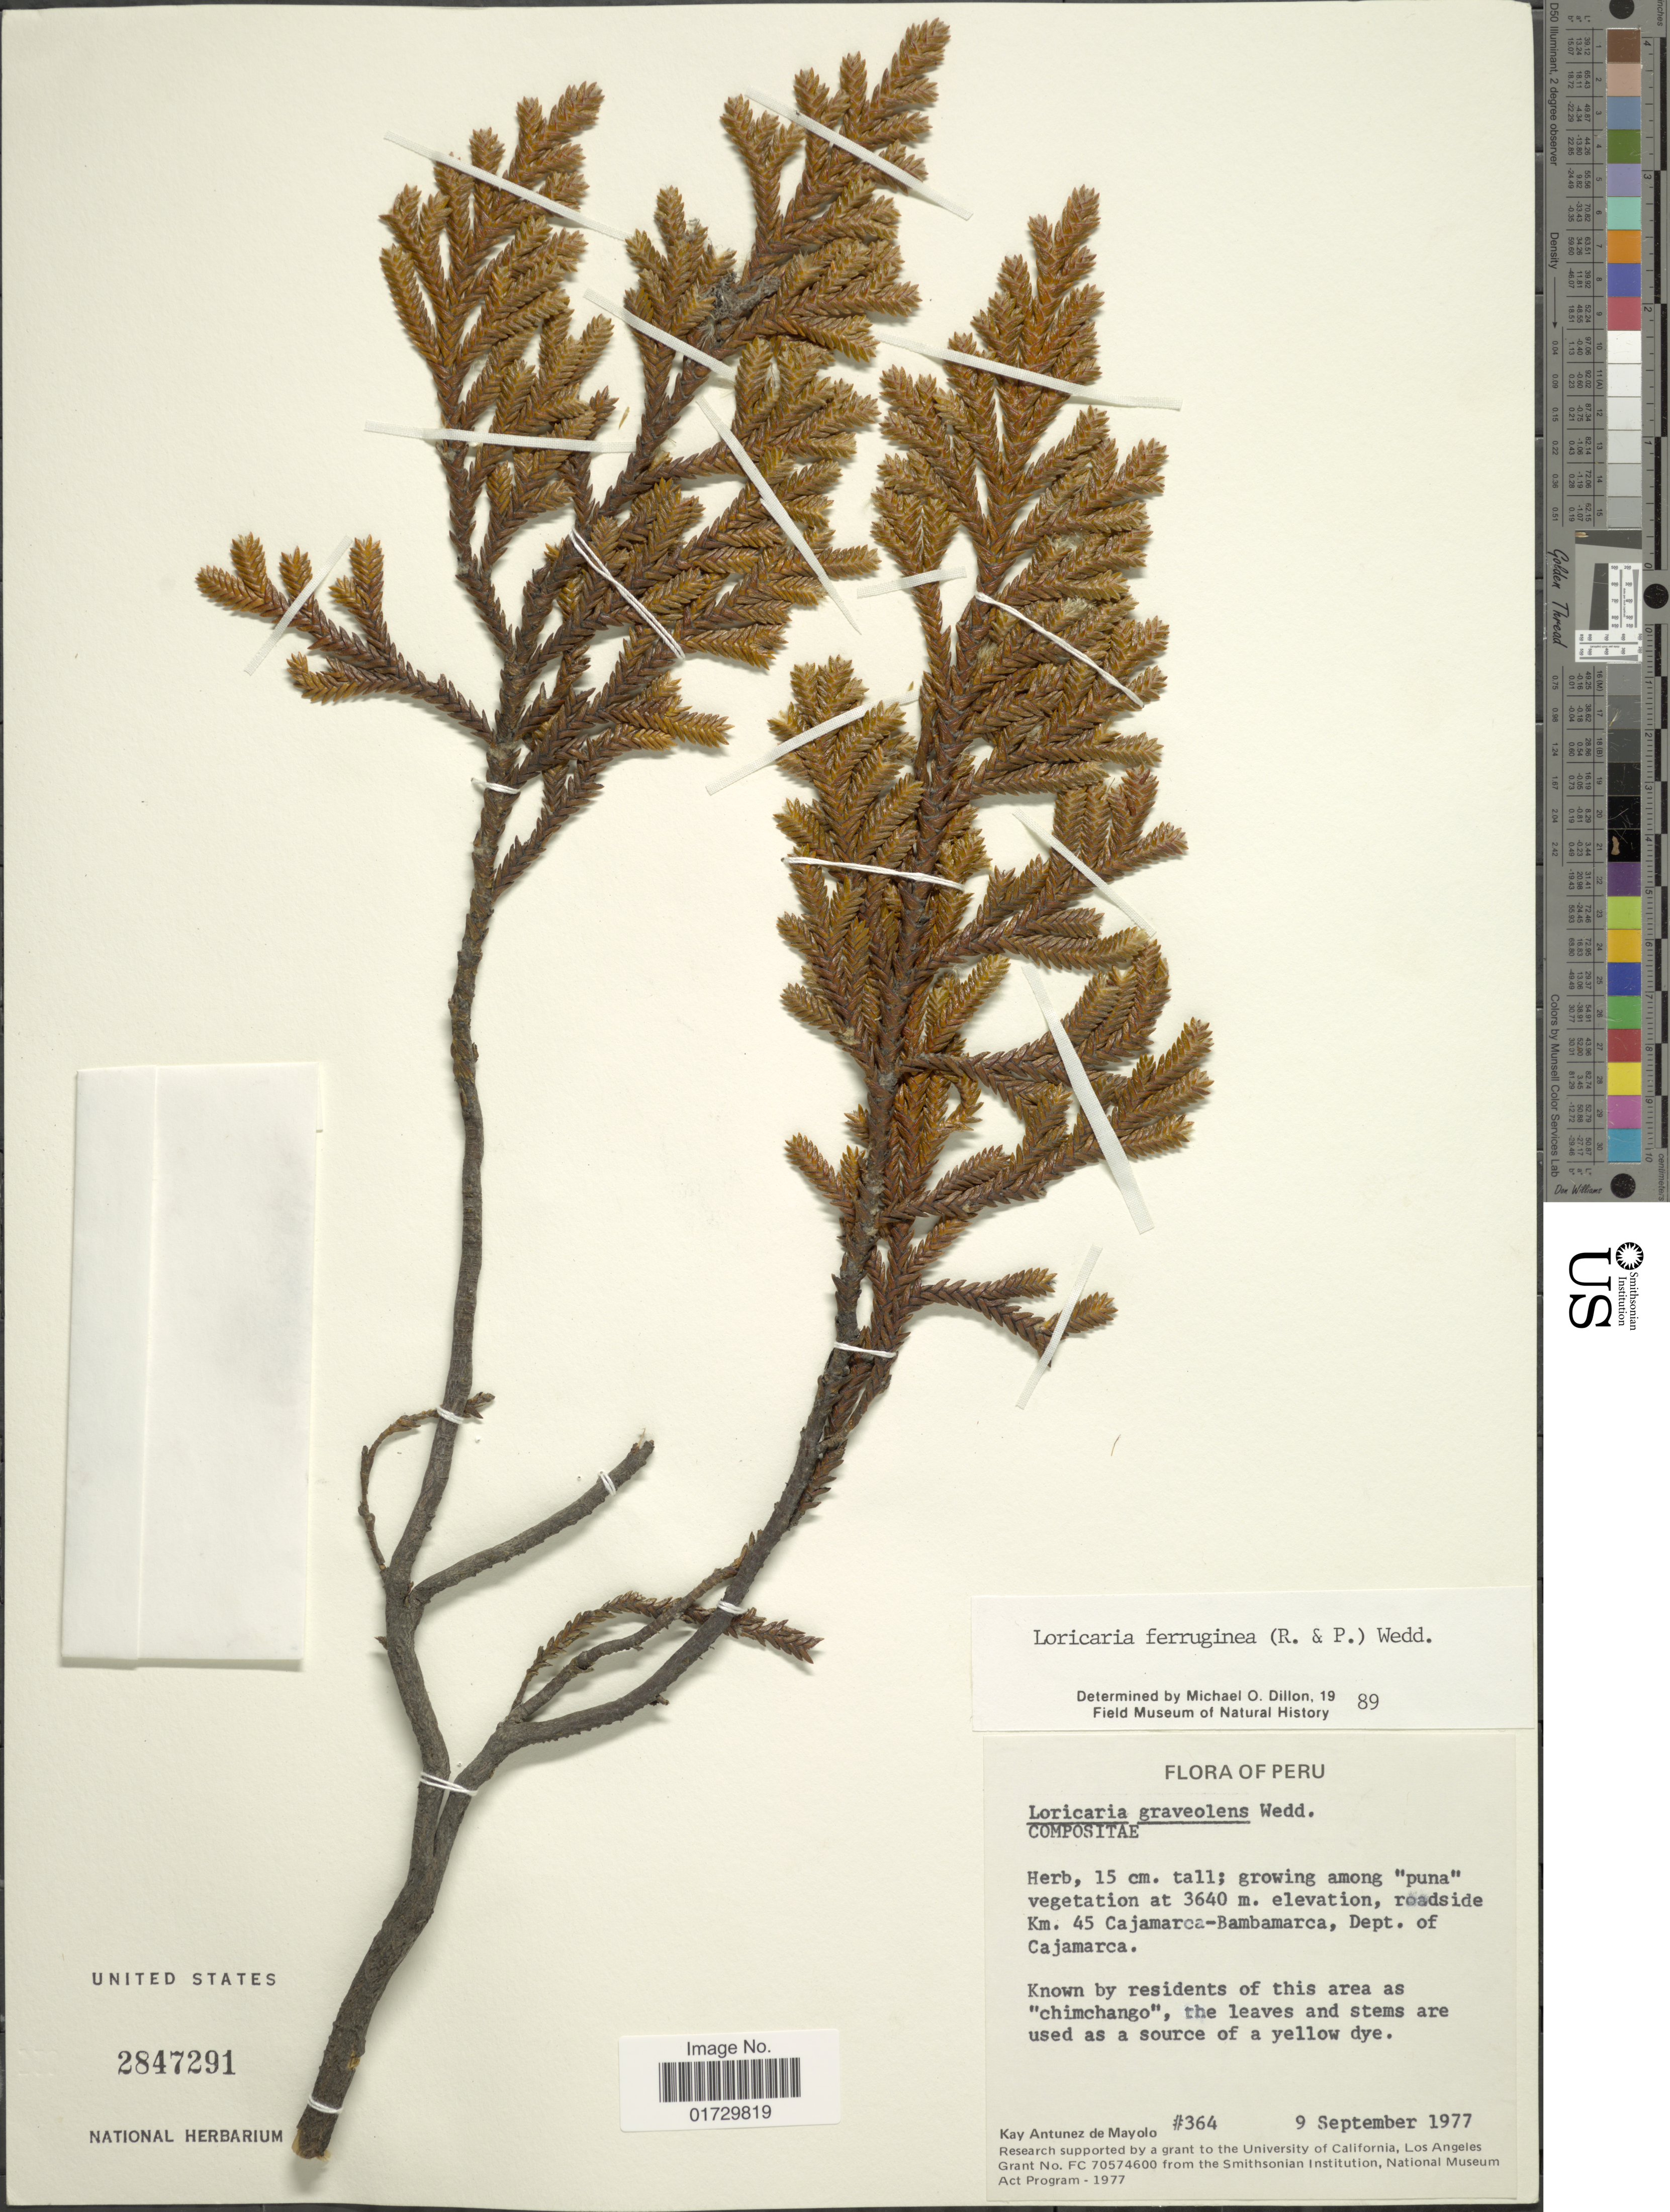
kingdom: Plantae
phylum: Tracheophyta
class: Magnoliopsida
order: Asterales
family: Asteraceae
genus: Loricaria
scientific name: Loricaria ferruginea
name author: (Ruiz & Pav.) Wedd.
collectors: K. Antunez de Mayolo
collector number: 364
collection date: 1977-09-09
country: Peru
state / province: Cajamarca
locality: Roadside km. 45 Cajamarca-Bambamarca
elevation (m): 3640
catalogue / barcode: US 2847291